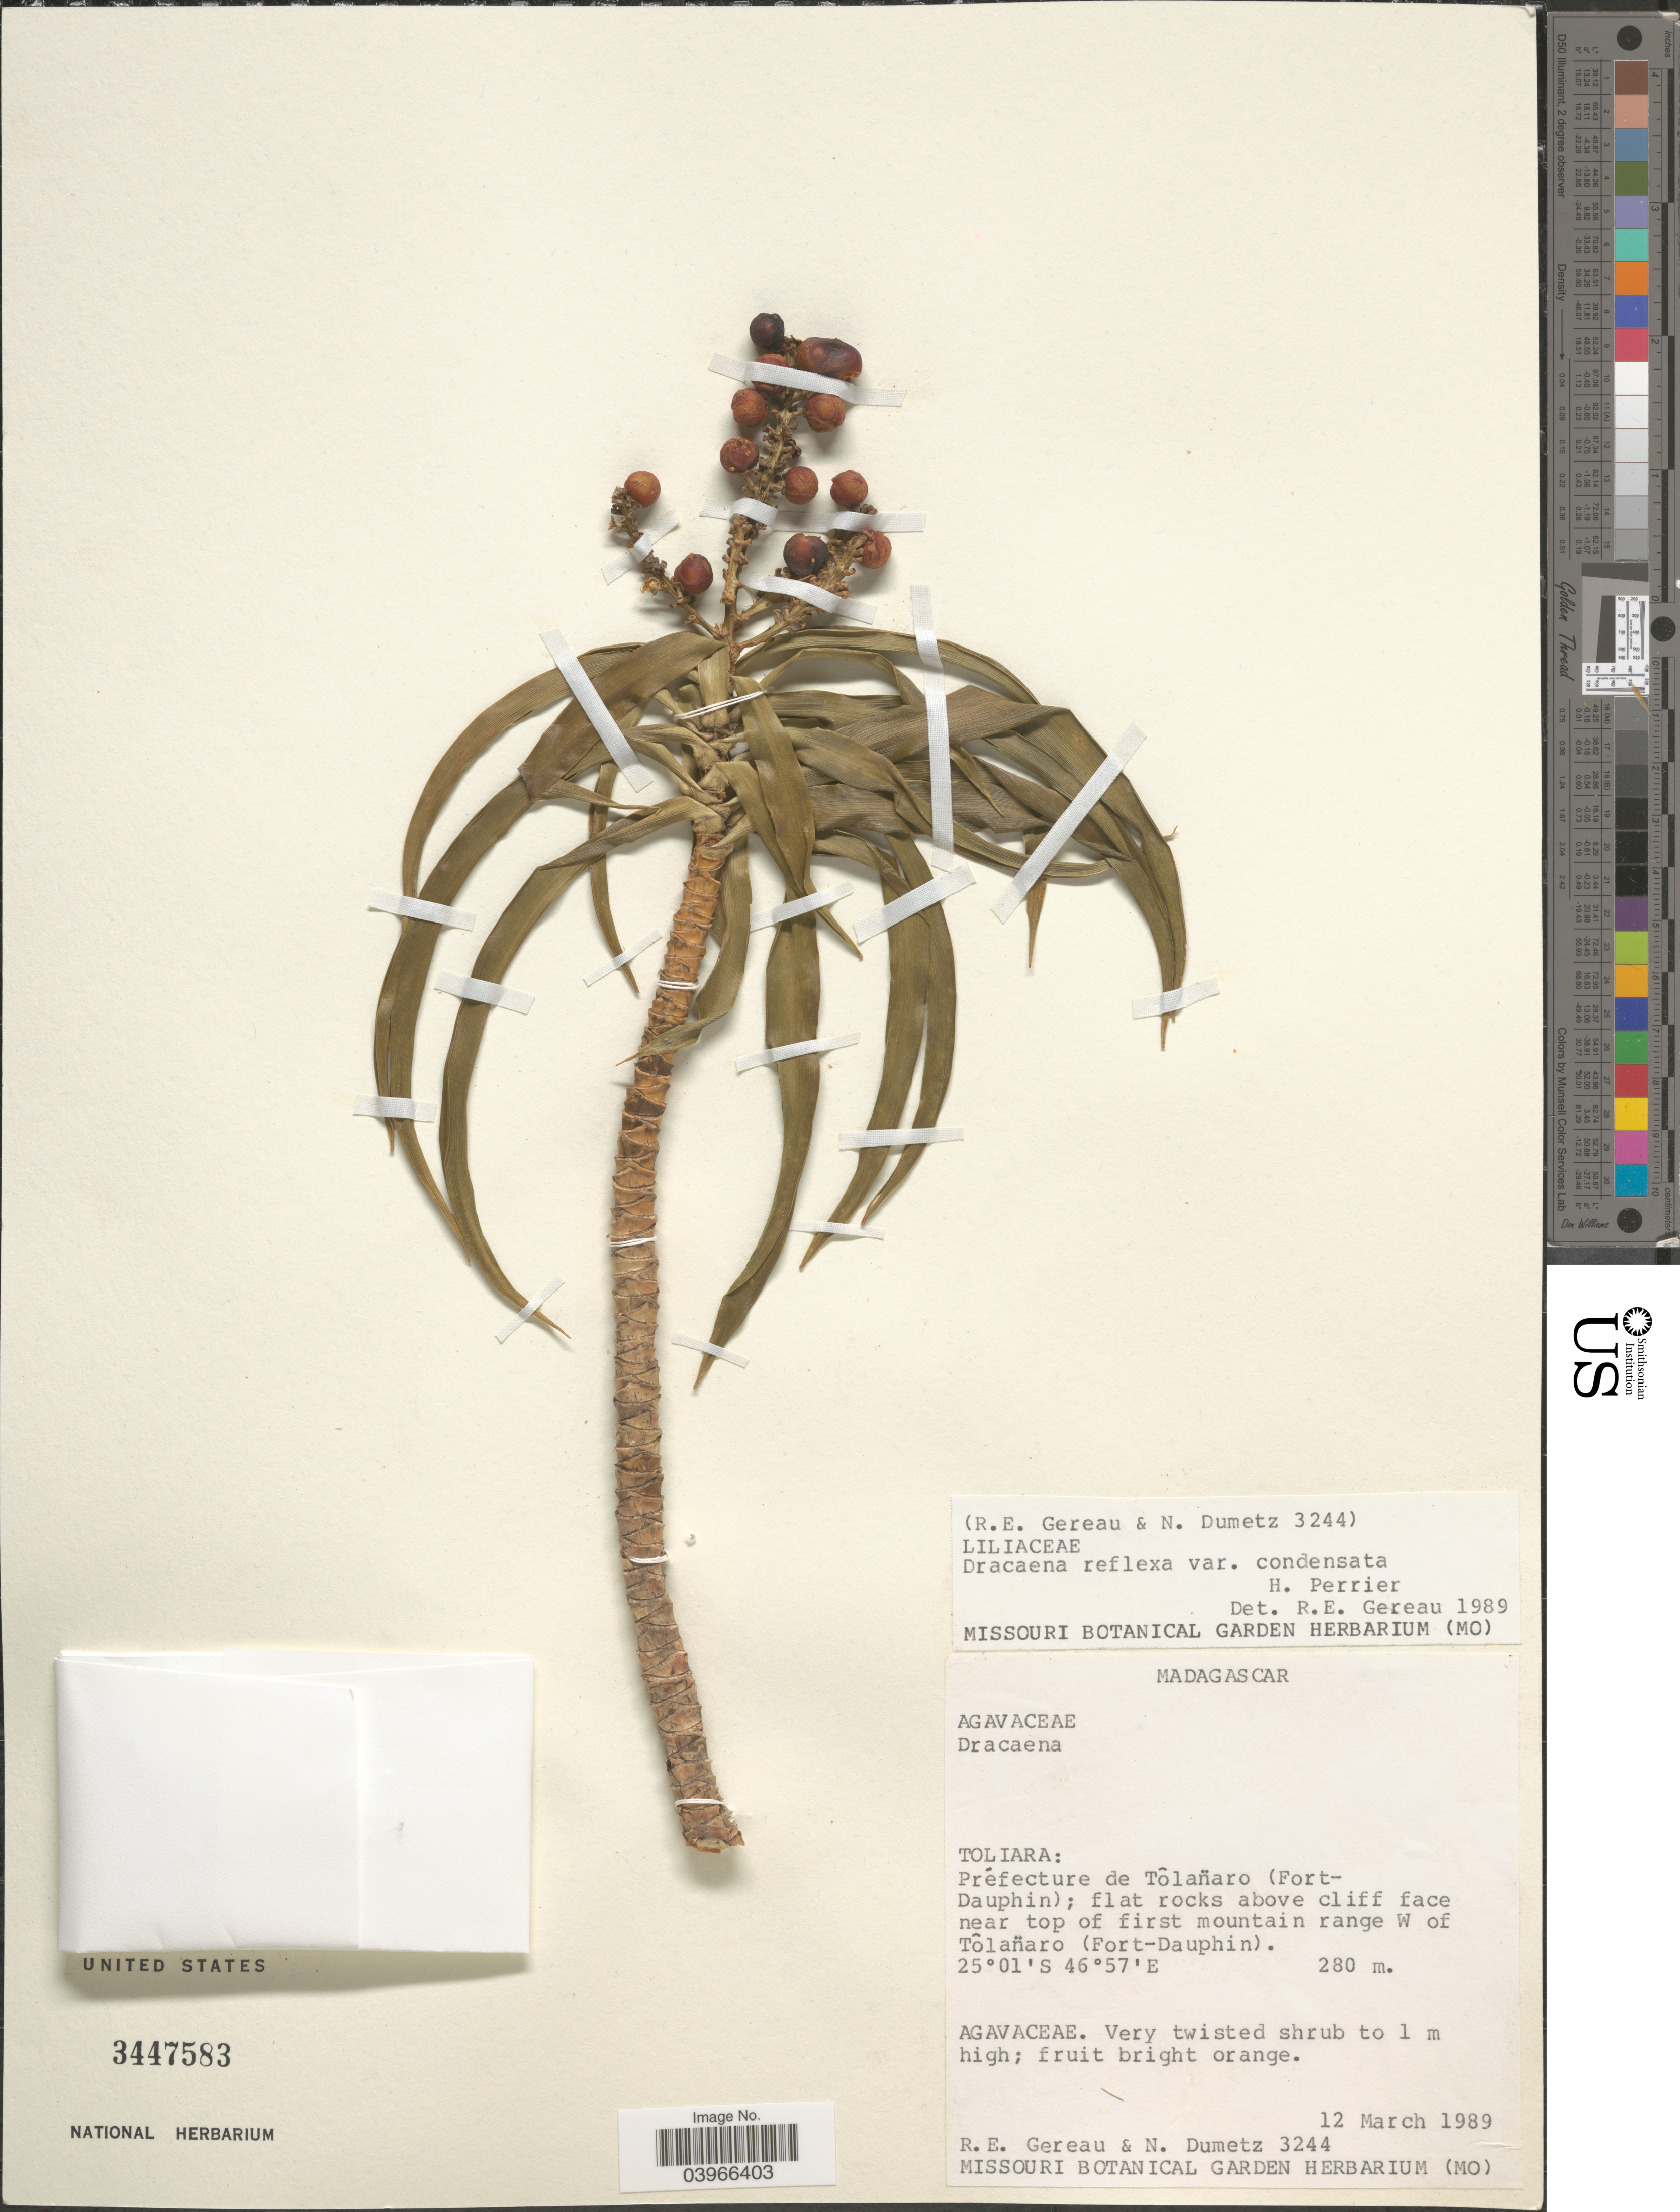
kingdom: Plantae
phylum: Tracheophyta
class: Liliopsida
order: Asparagales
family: Asparagaceae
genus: Dracaena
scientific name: Dracaena reflexa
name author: Lam.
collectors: R. Gereau & N. Dumetz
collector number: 3244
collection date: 1989-03-12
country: Madagascar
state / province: Anosy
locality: Préfecture de Tôlaṅaro (Fort-Dauphin); flat rocks above cliff face near top of first mountain range W of Tôlaṅaro (Fort-Dauphin).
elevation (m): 280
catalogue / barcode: US 3447583